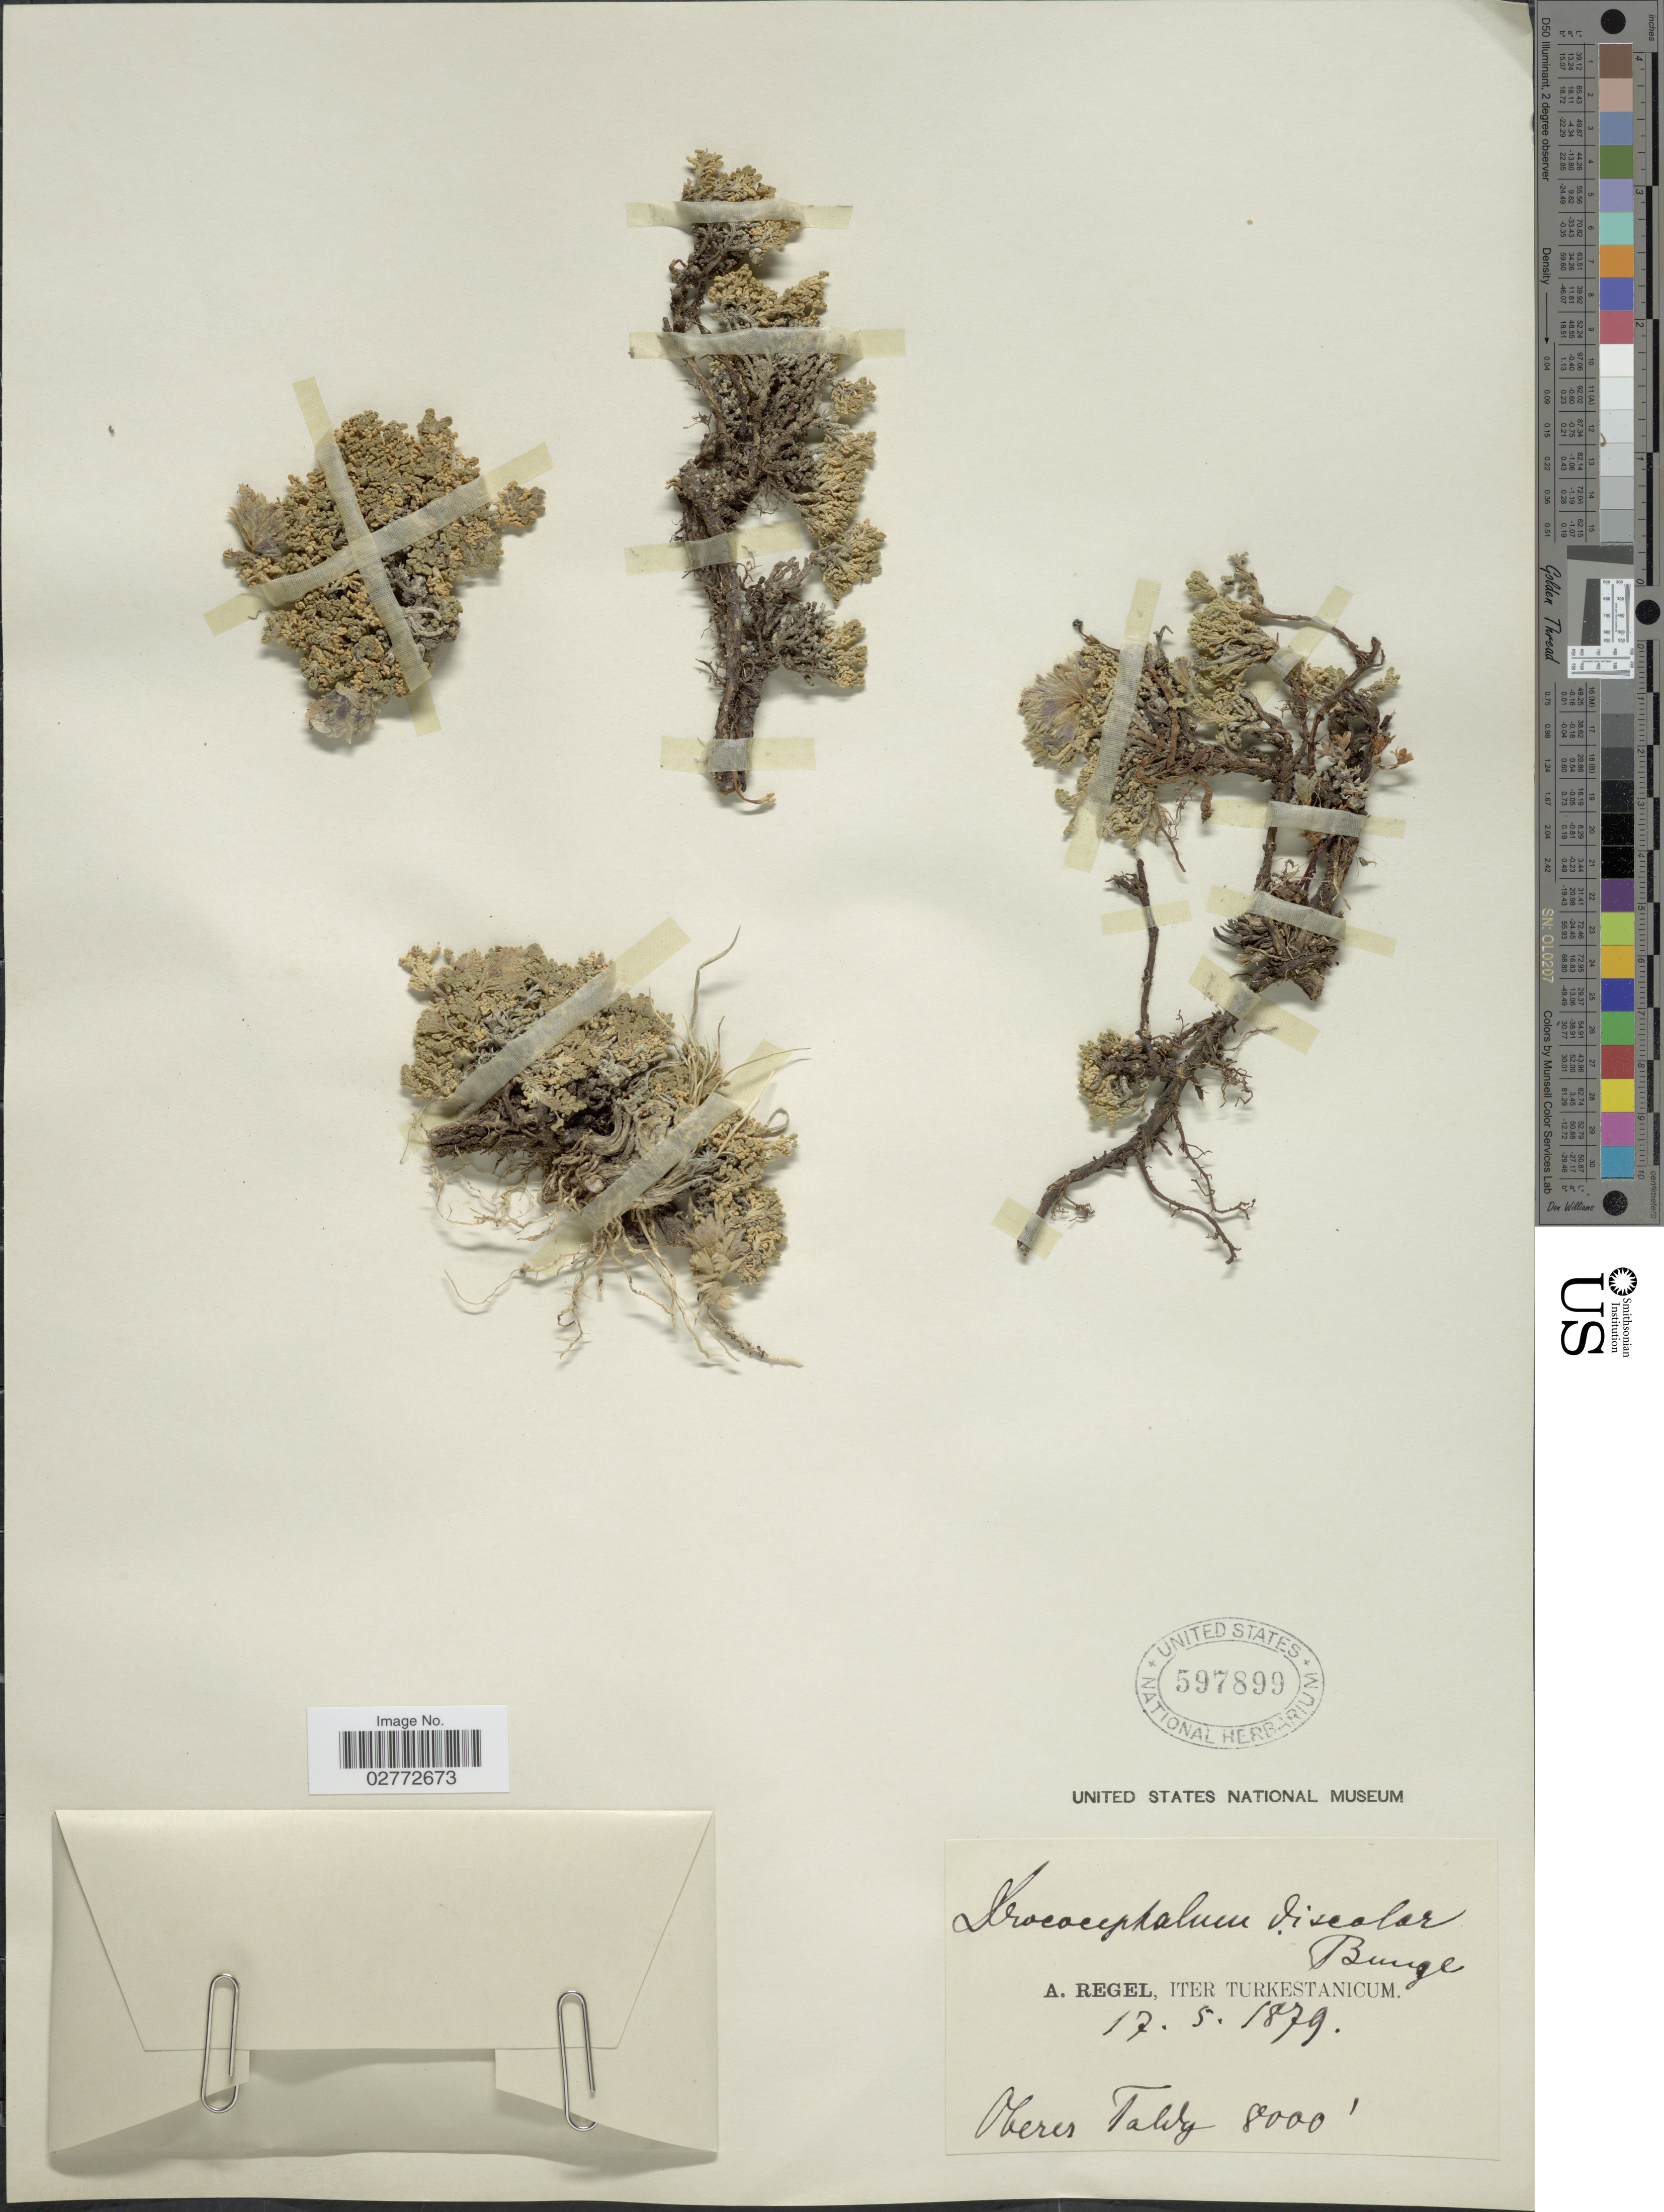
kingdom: Plantae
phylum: Tracheophyta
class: Magnoliopsida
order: Lamiales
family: Lamiaceae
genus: Dracocephalum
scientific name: Dracocephalum discolor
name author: Bunge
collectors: A. Regel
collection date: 1879-05-17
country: Kazakhstan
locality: Iter Turkestanicum. Oberes Taldy.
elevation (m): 2438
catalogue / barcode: US 597899